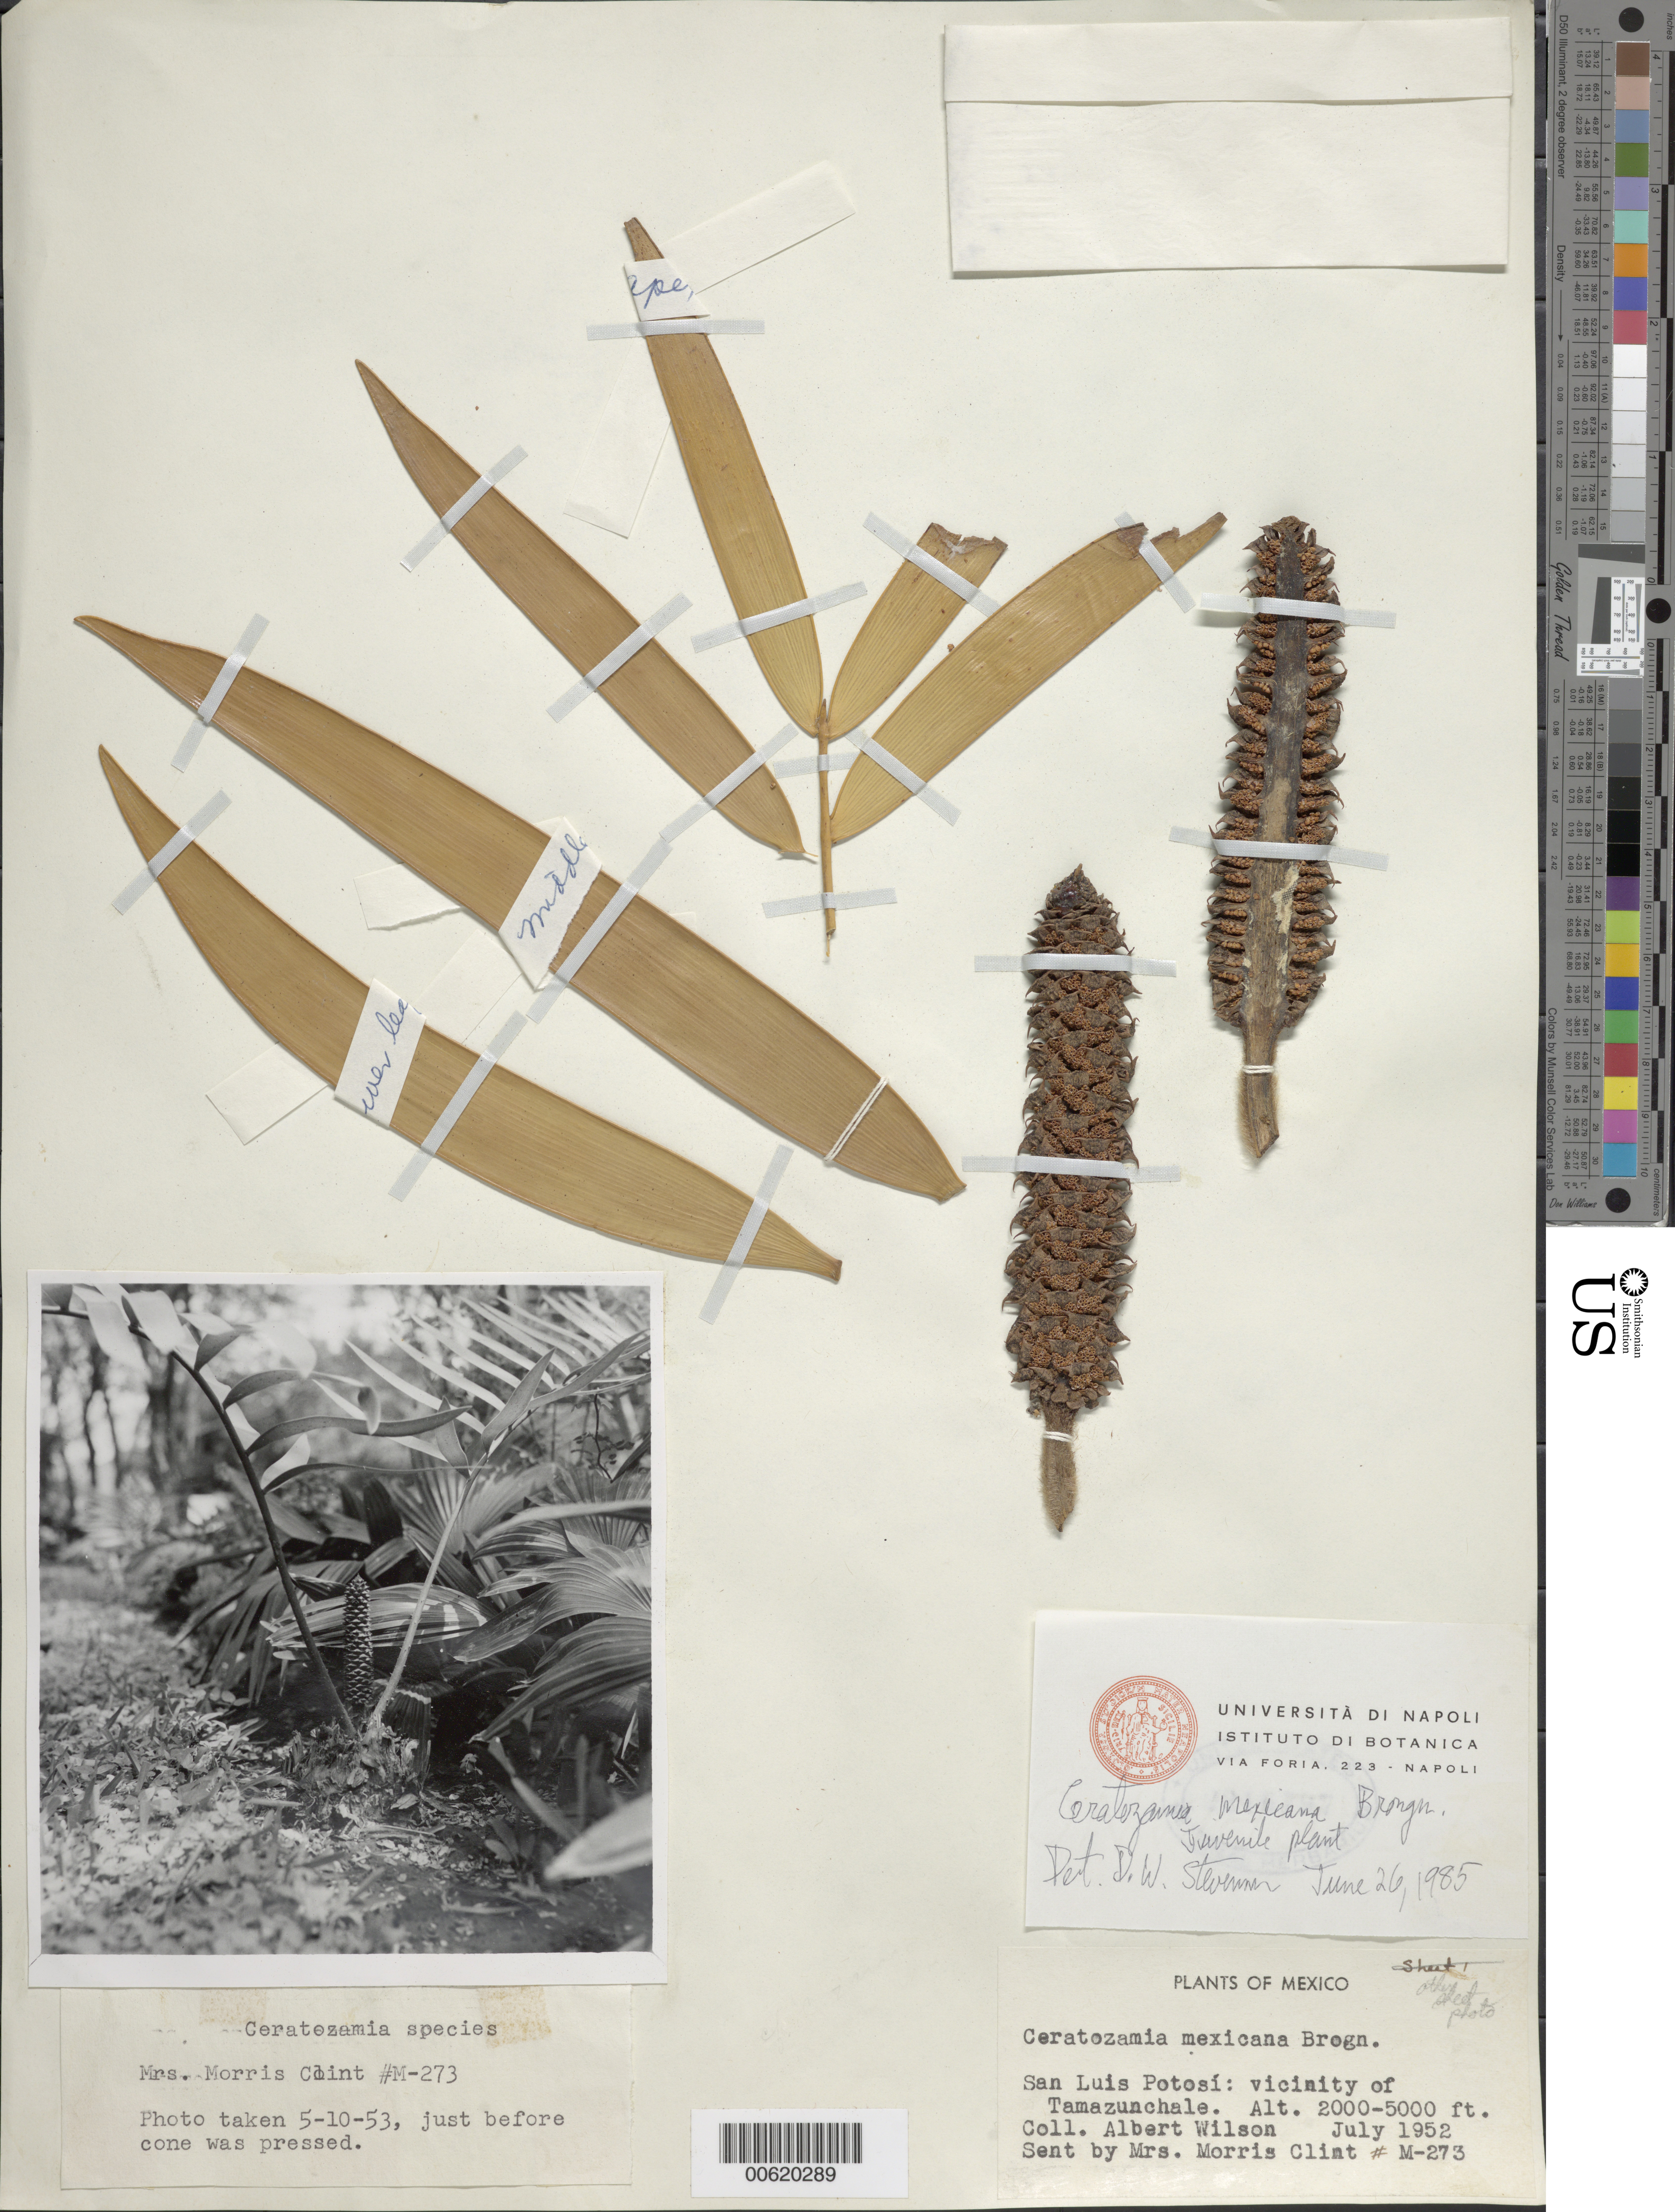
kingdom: Plantae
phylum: Tracheophyta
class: Cycadopsida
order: Cycadales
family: Zamiaceae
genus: Ceratozamia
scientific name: Ceratozamia mexicana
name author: Brongn.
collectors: A. Wilson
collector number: M-273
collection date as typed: Jul 1952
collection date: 1952-07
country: Mexico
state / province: San Luis Potosí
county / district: Tamazunchale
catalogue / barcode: US 2216797